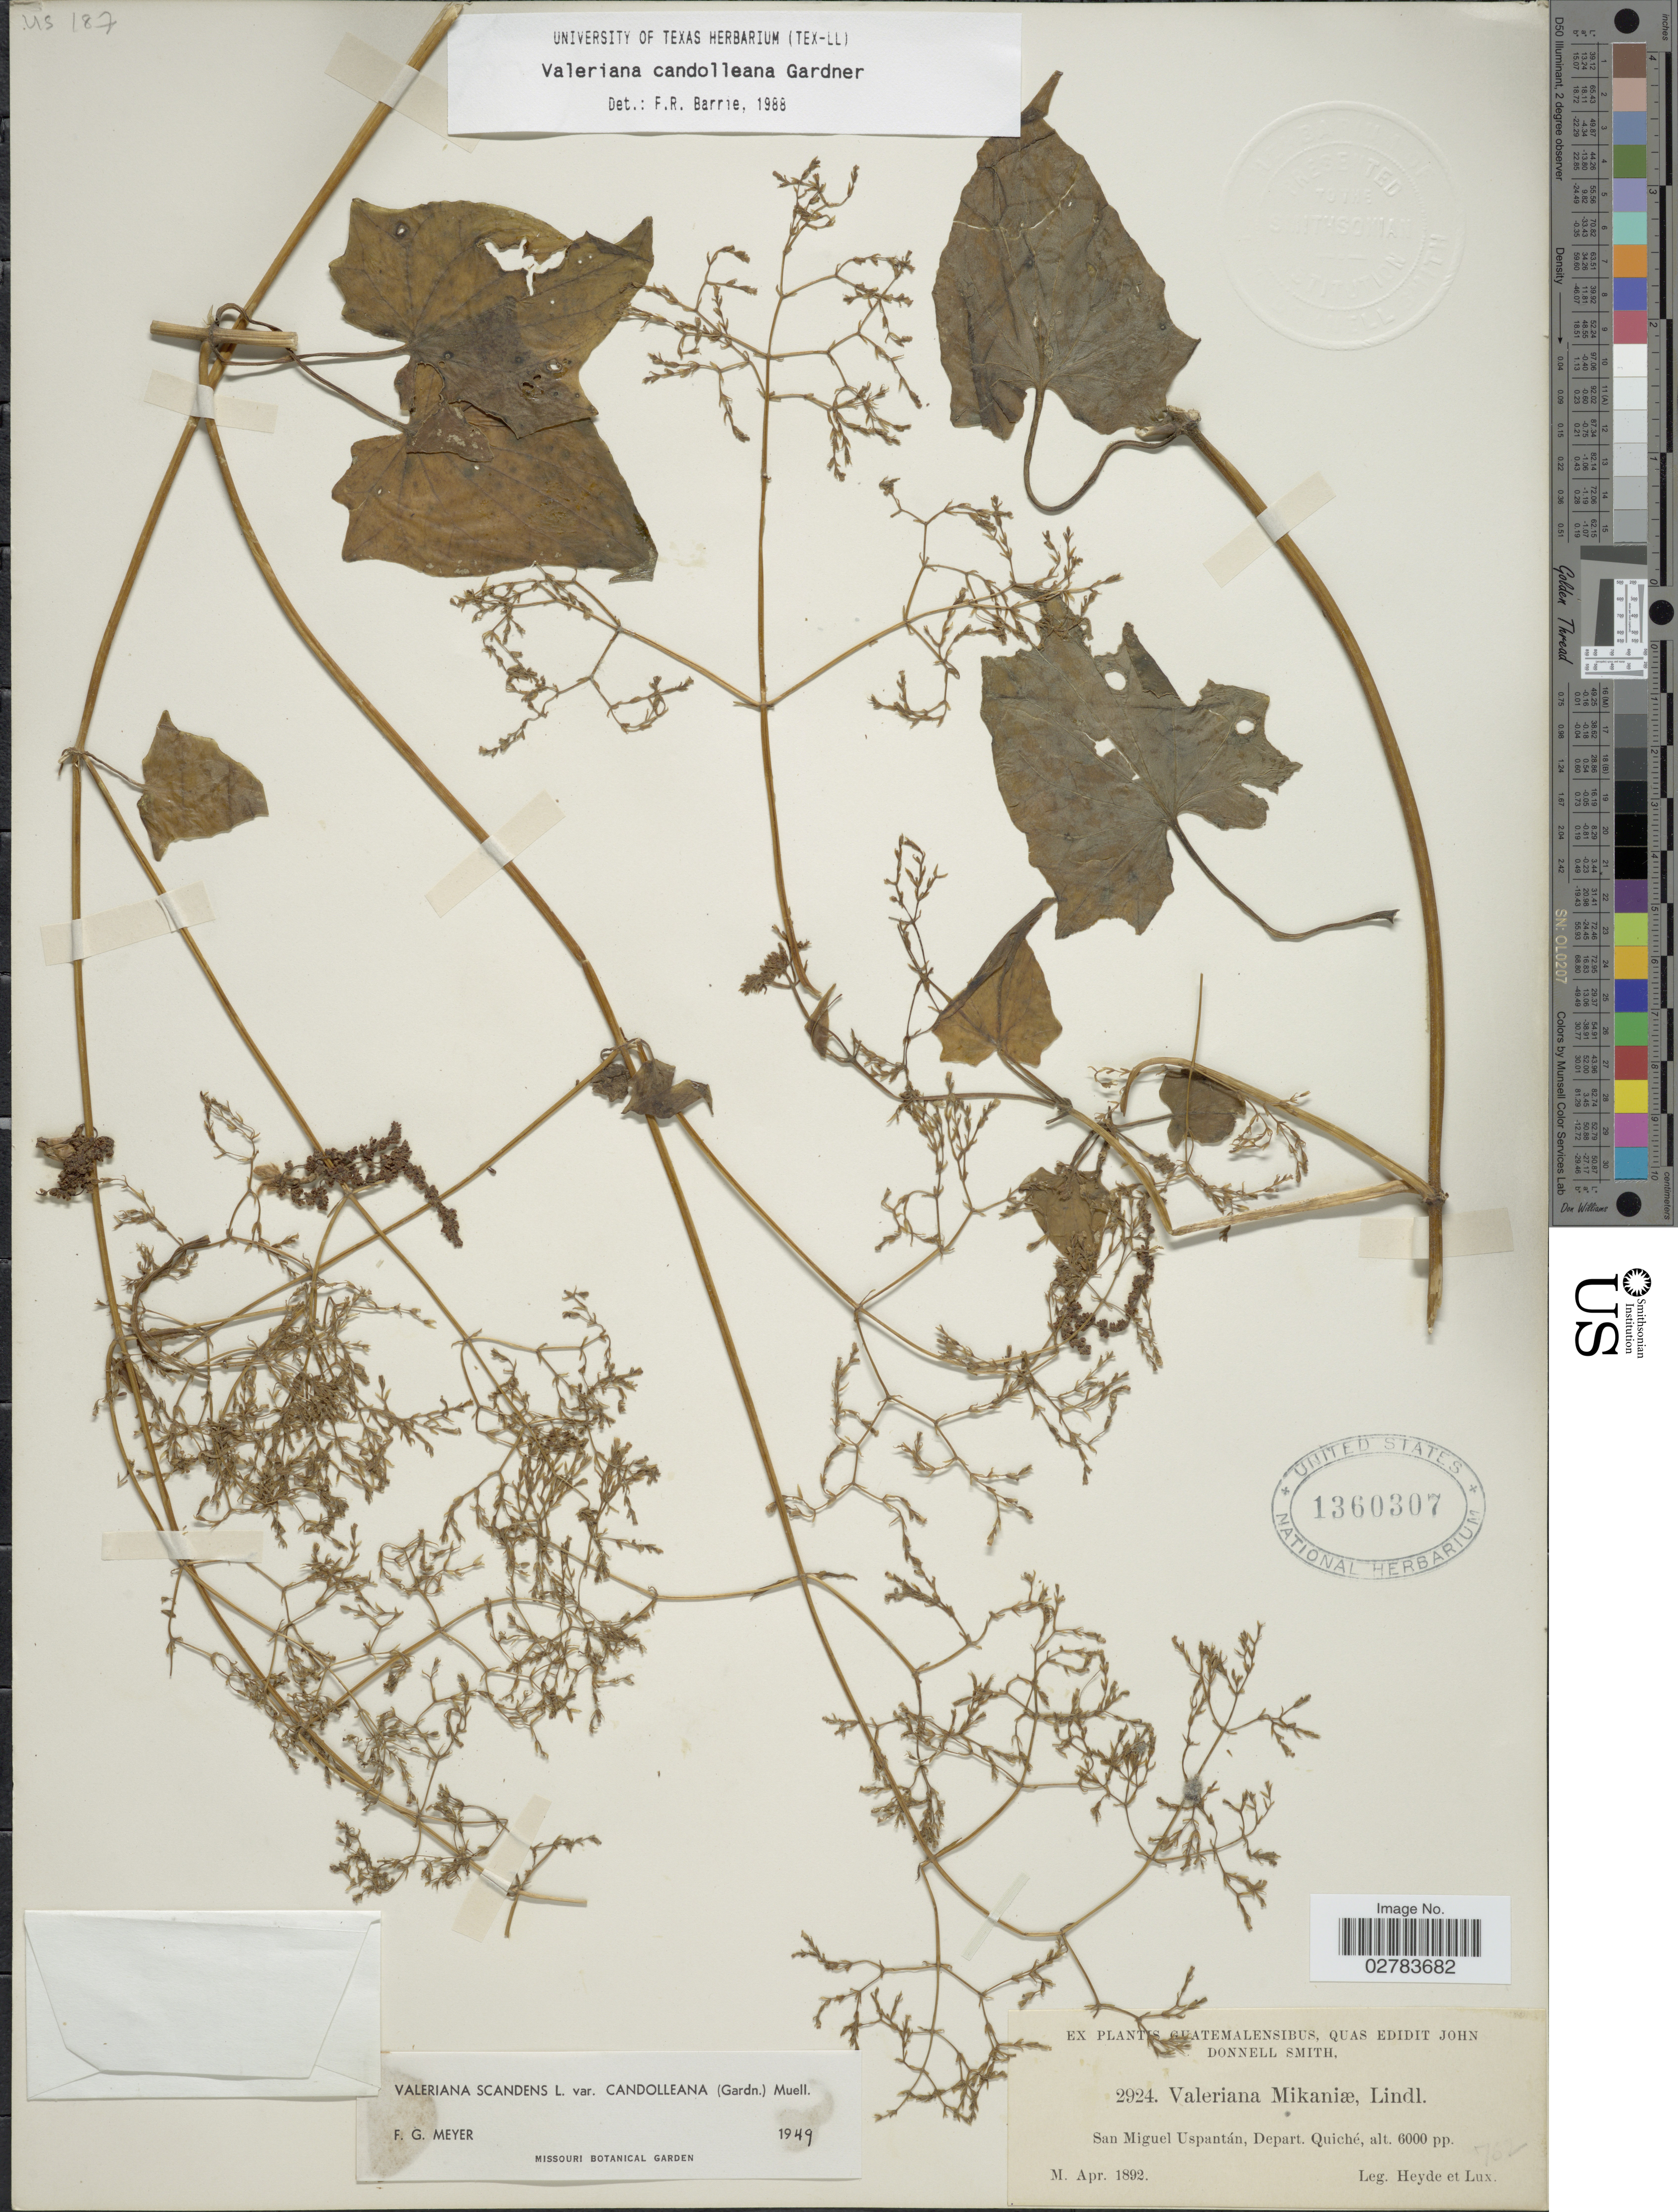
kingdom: Plantae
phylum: Tracheophyta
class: Magnoliopsida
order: Dipsacales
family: Caprifoliaceae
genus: Valeriana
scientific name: Valeriana candolleana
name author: Gardner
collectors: Heyde & Lux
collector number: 2924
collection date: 1892-04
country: Guatemala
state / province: El Quiché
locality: San Miguel Uspantán, Depart. Quiché.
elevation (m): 1829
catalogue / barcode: US 1360307